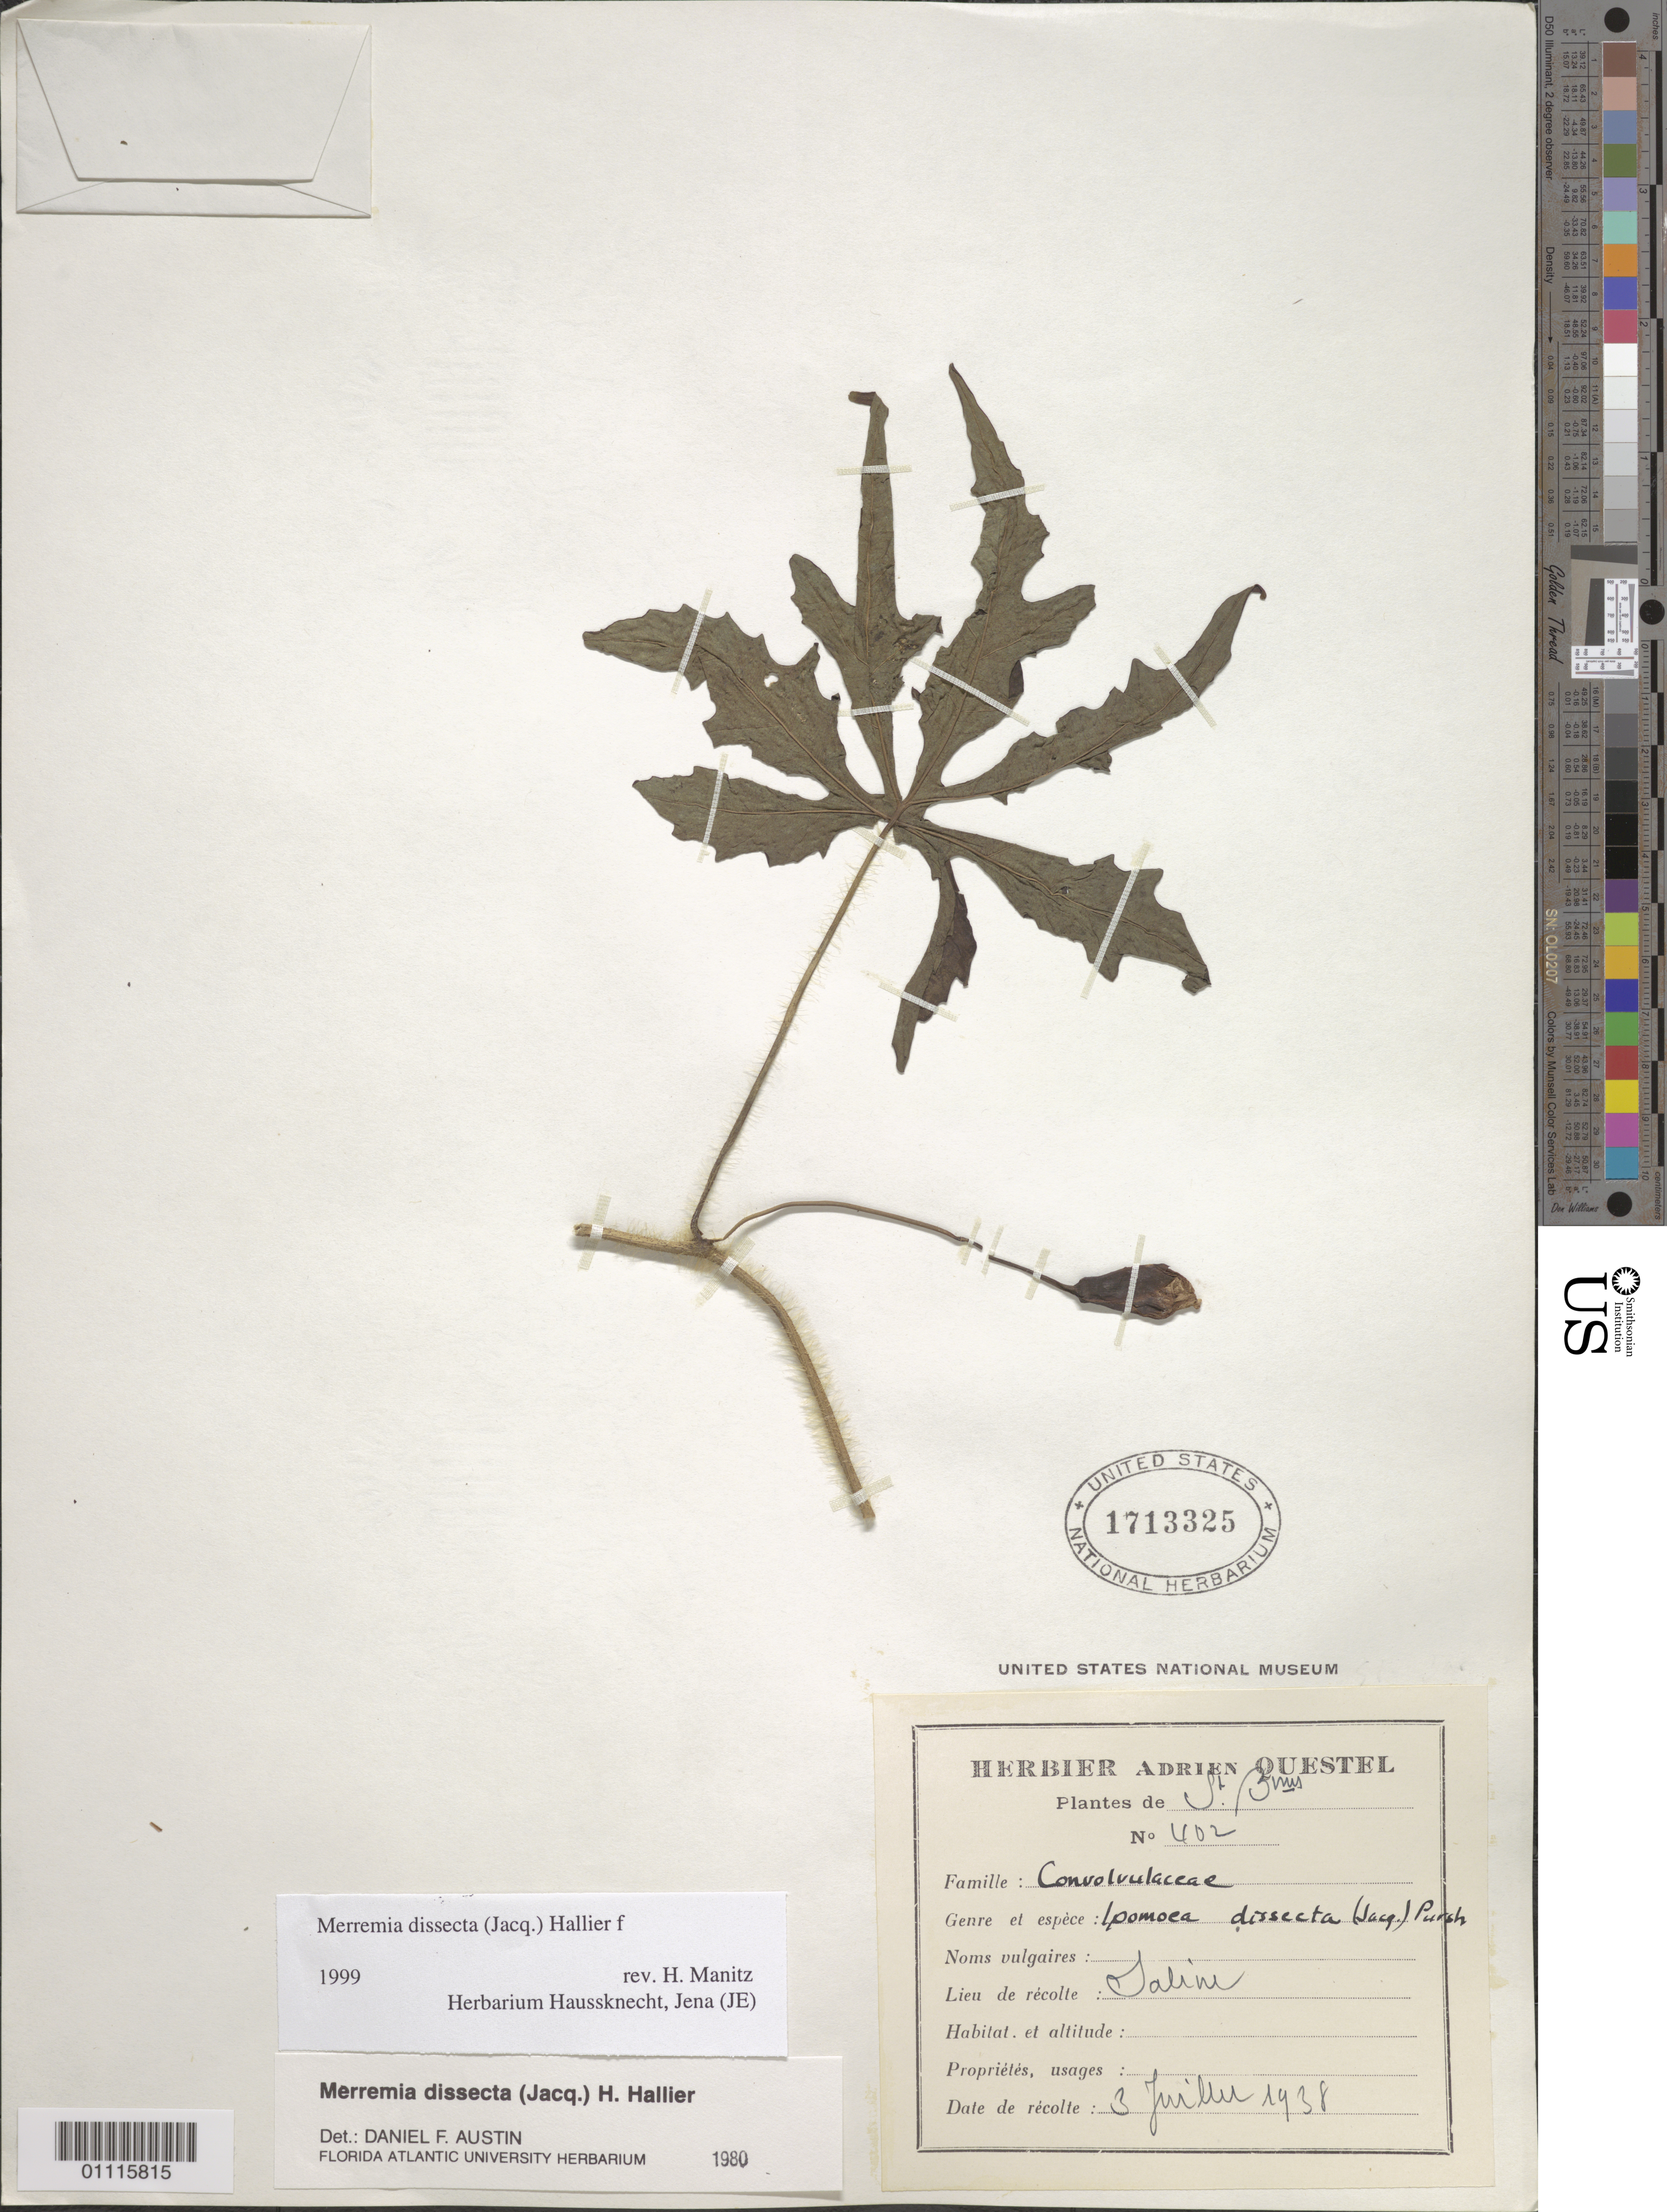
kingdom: Plantae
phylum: Tracheophyta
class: Magnoliopsida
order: Solanales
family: Convolvulaceae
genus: Distimake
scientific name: Distimake dissectus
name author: (Jacq.) A. R. Simões & Staples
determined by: Strong, Mark T., (BOT), Smithsonian Institution - National Museum of Natural History (UNITED STATES)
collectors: A. Questel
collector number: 402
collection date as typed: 03 Feb 1938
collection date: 1938-02-03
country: Saint Barthélemy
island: St. Barthélemy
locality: Saline.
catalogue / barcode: US 1713325